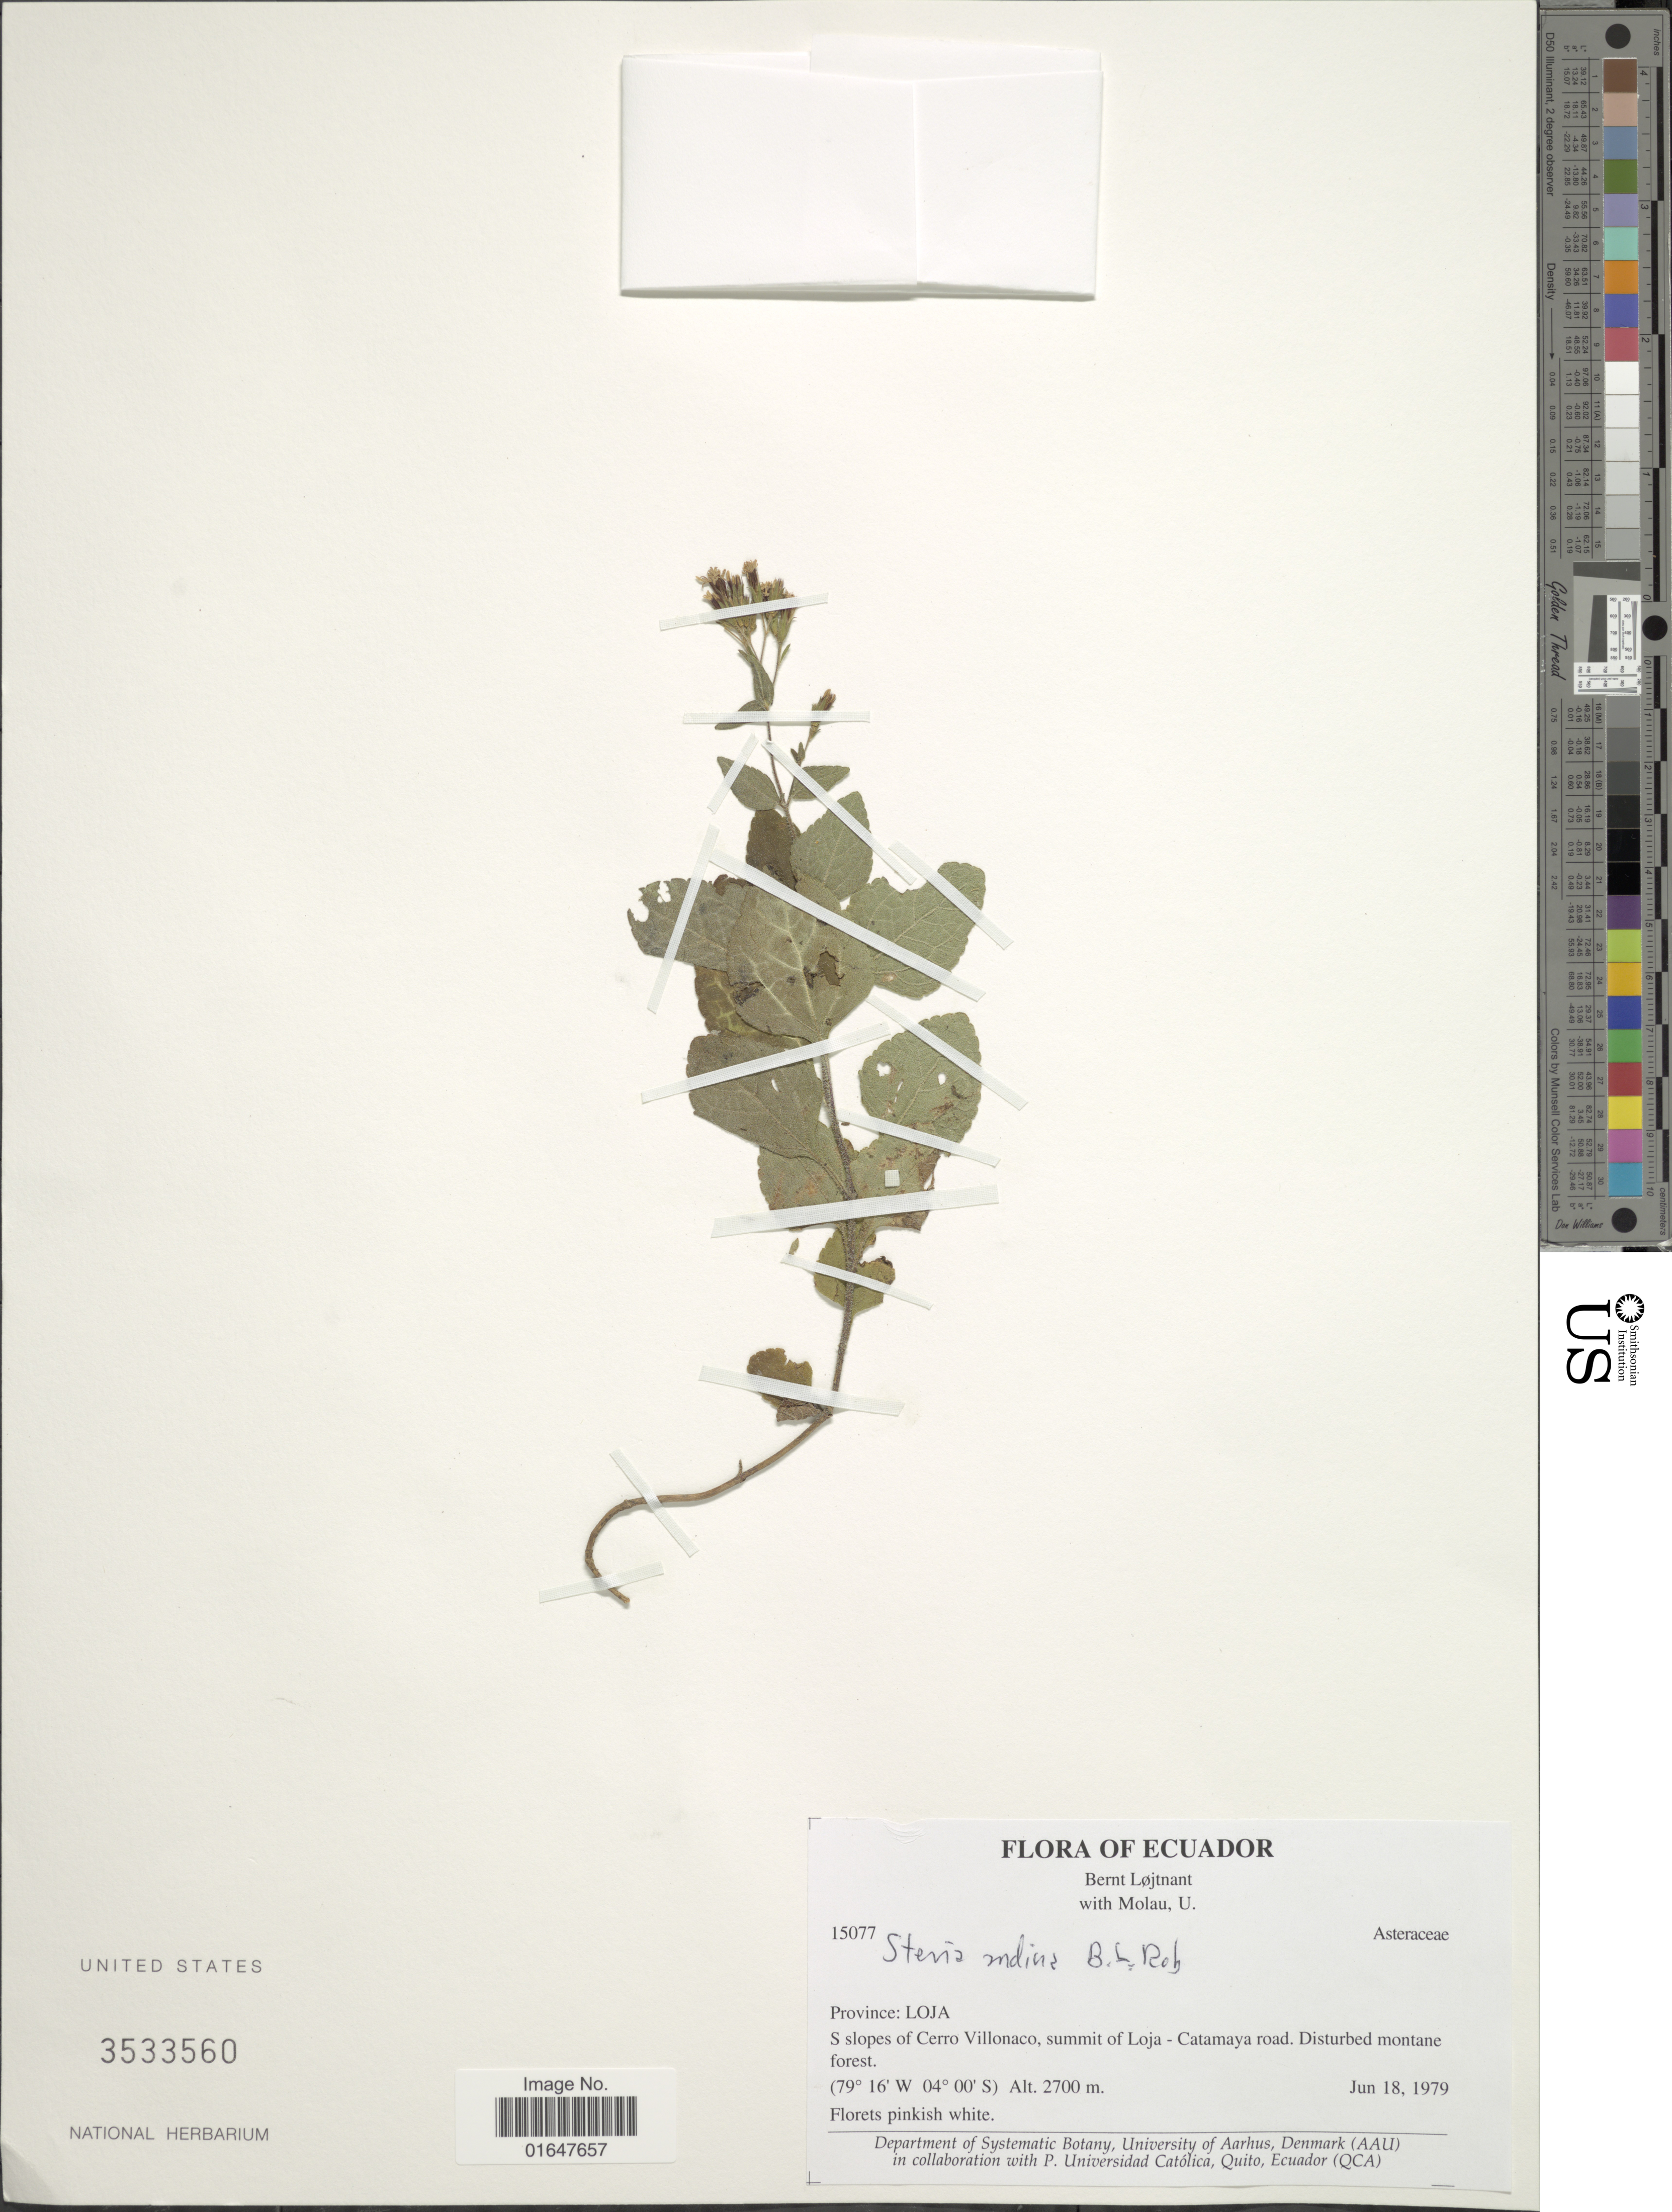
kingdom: Plantae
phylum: Tracheophyta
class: Magnoliopsida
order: Asterales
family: Asteraceae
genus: Stevia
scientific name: Stevia andina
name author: B.L. Rob.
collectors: B. Löjtnant & U. Molau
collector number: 15077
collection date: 1979-06-18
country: Ecuador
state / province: Loja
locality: S slope of Cerro Villonaco, summit of Loja-Catamaya road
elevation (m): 2700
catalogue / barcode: US 3533560